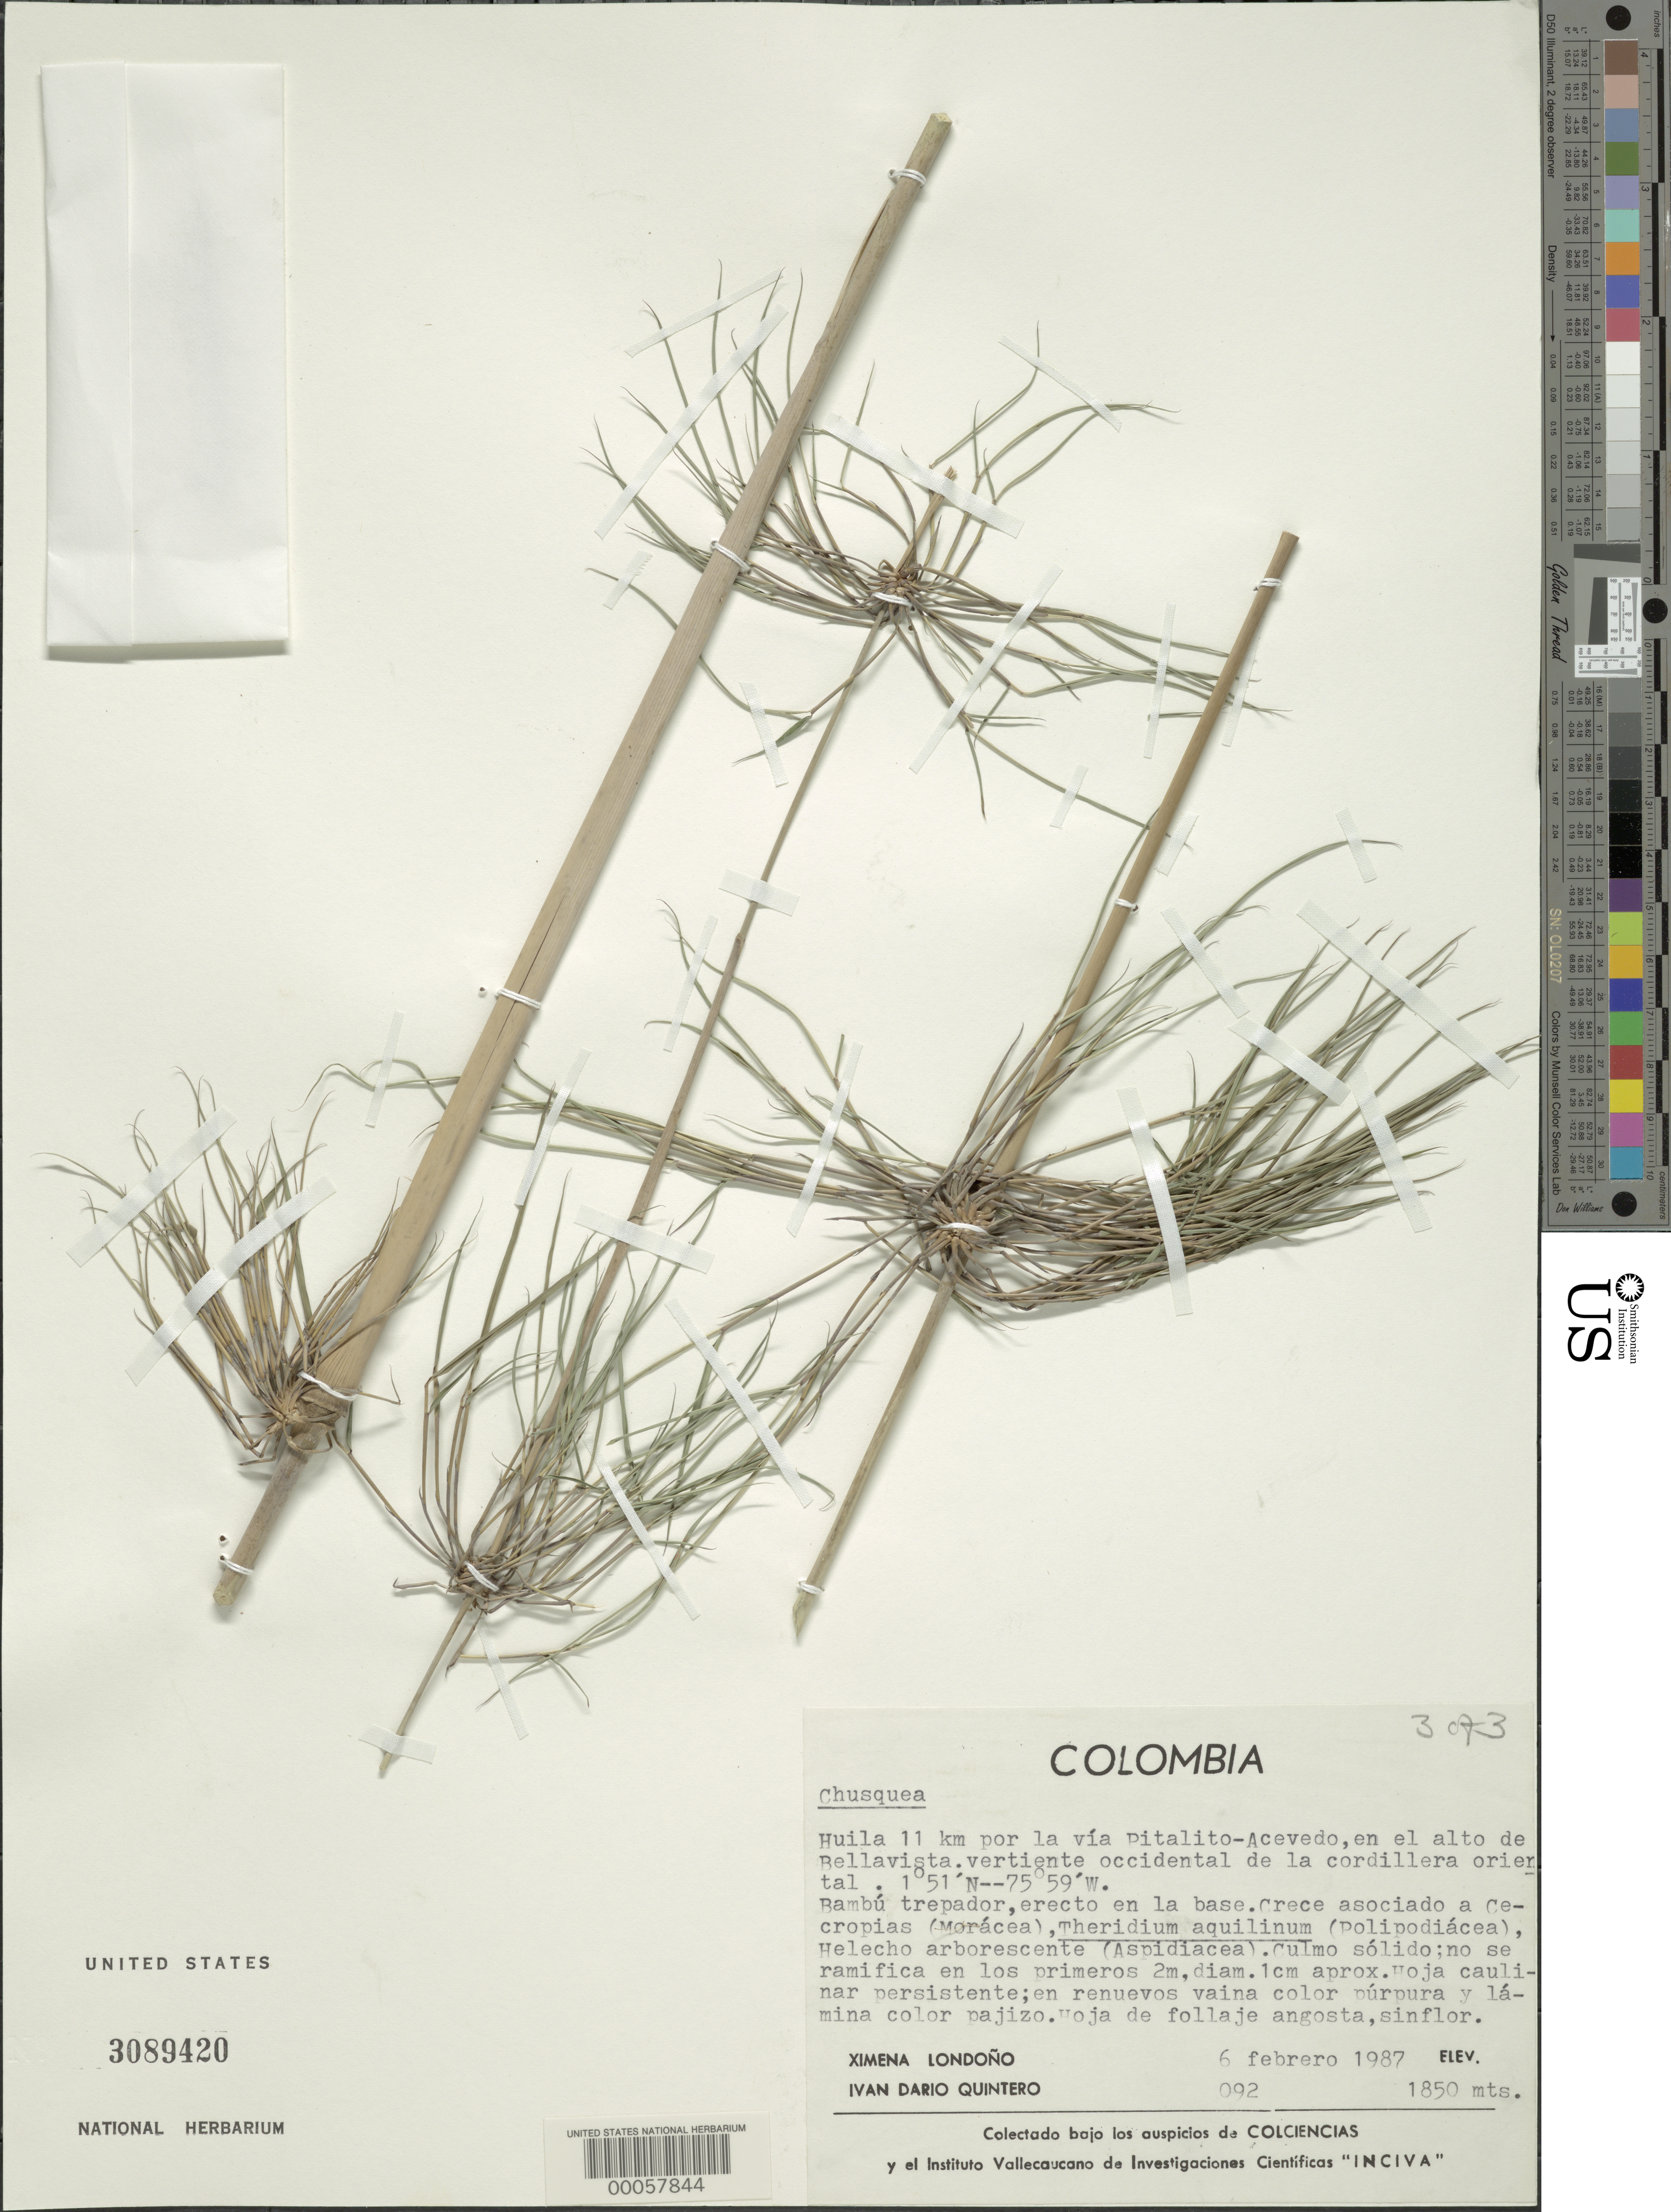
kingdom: Plantae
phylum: Tracheophyta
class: Liliopsida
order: Poales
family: Poaceae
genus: Chusquea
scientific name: Chusquea sp.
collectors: X. Londoño & I. Quintero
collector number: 092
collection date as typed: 06 Feb 1987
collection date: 1987-02-06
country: Colombia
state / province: Huila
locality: Km 11 of the Pitalito-Acevedo Road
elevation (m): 1850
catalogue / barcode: US 3089420